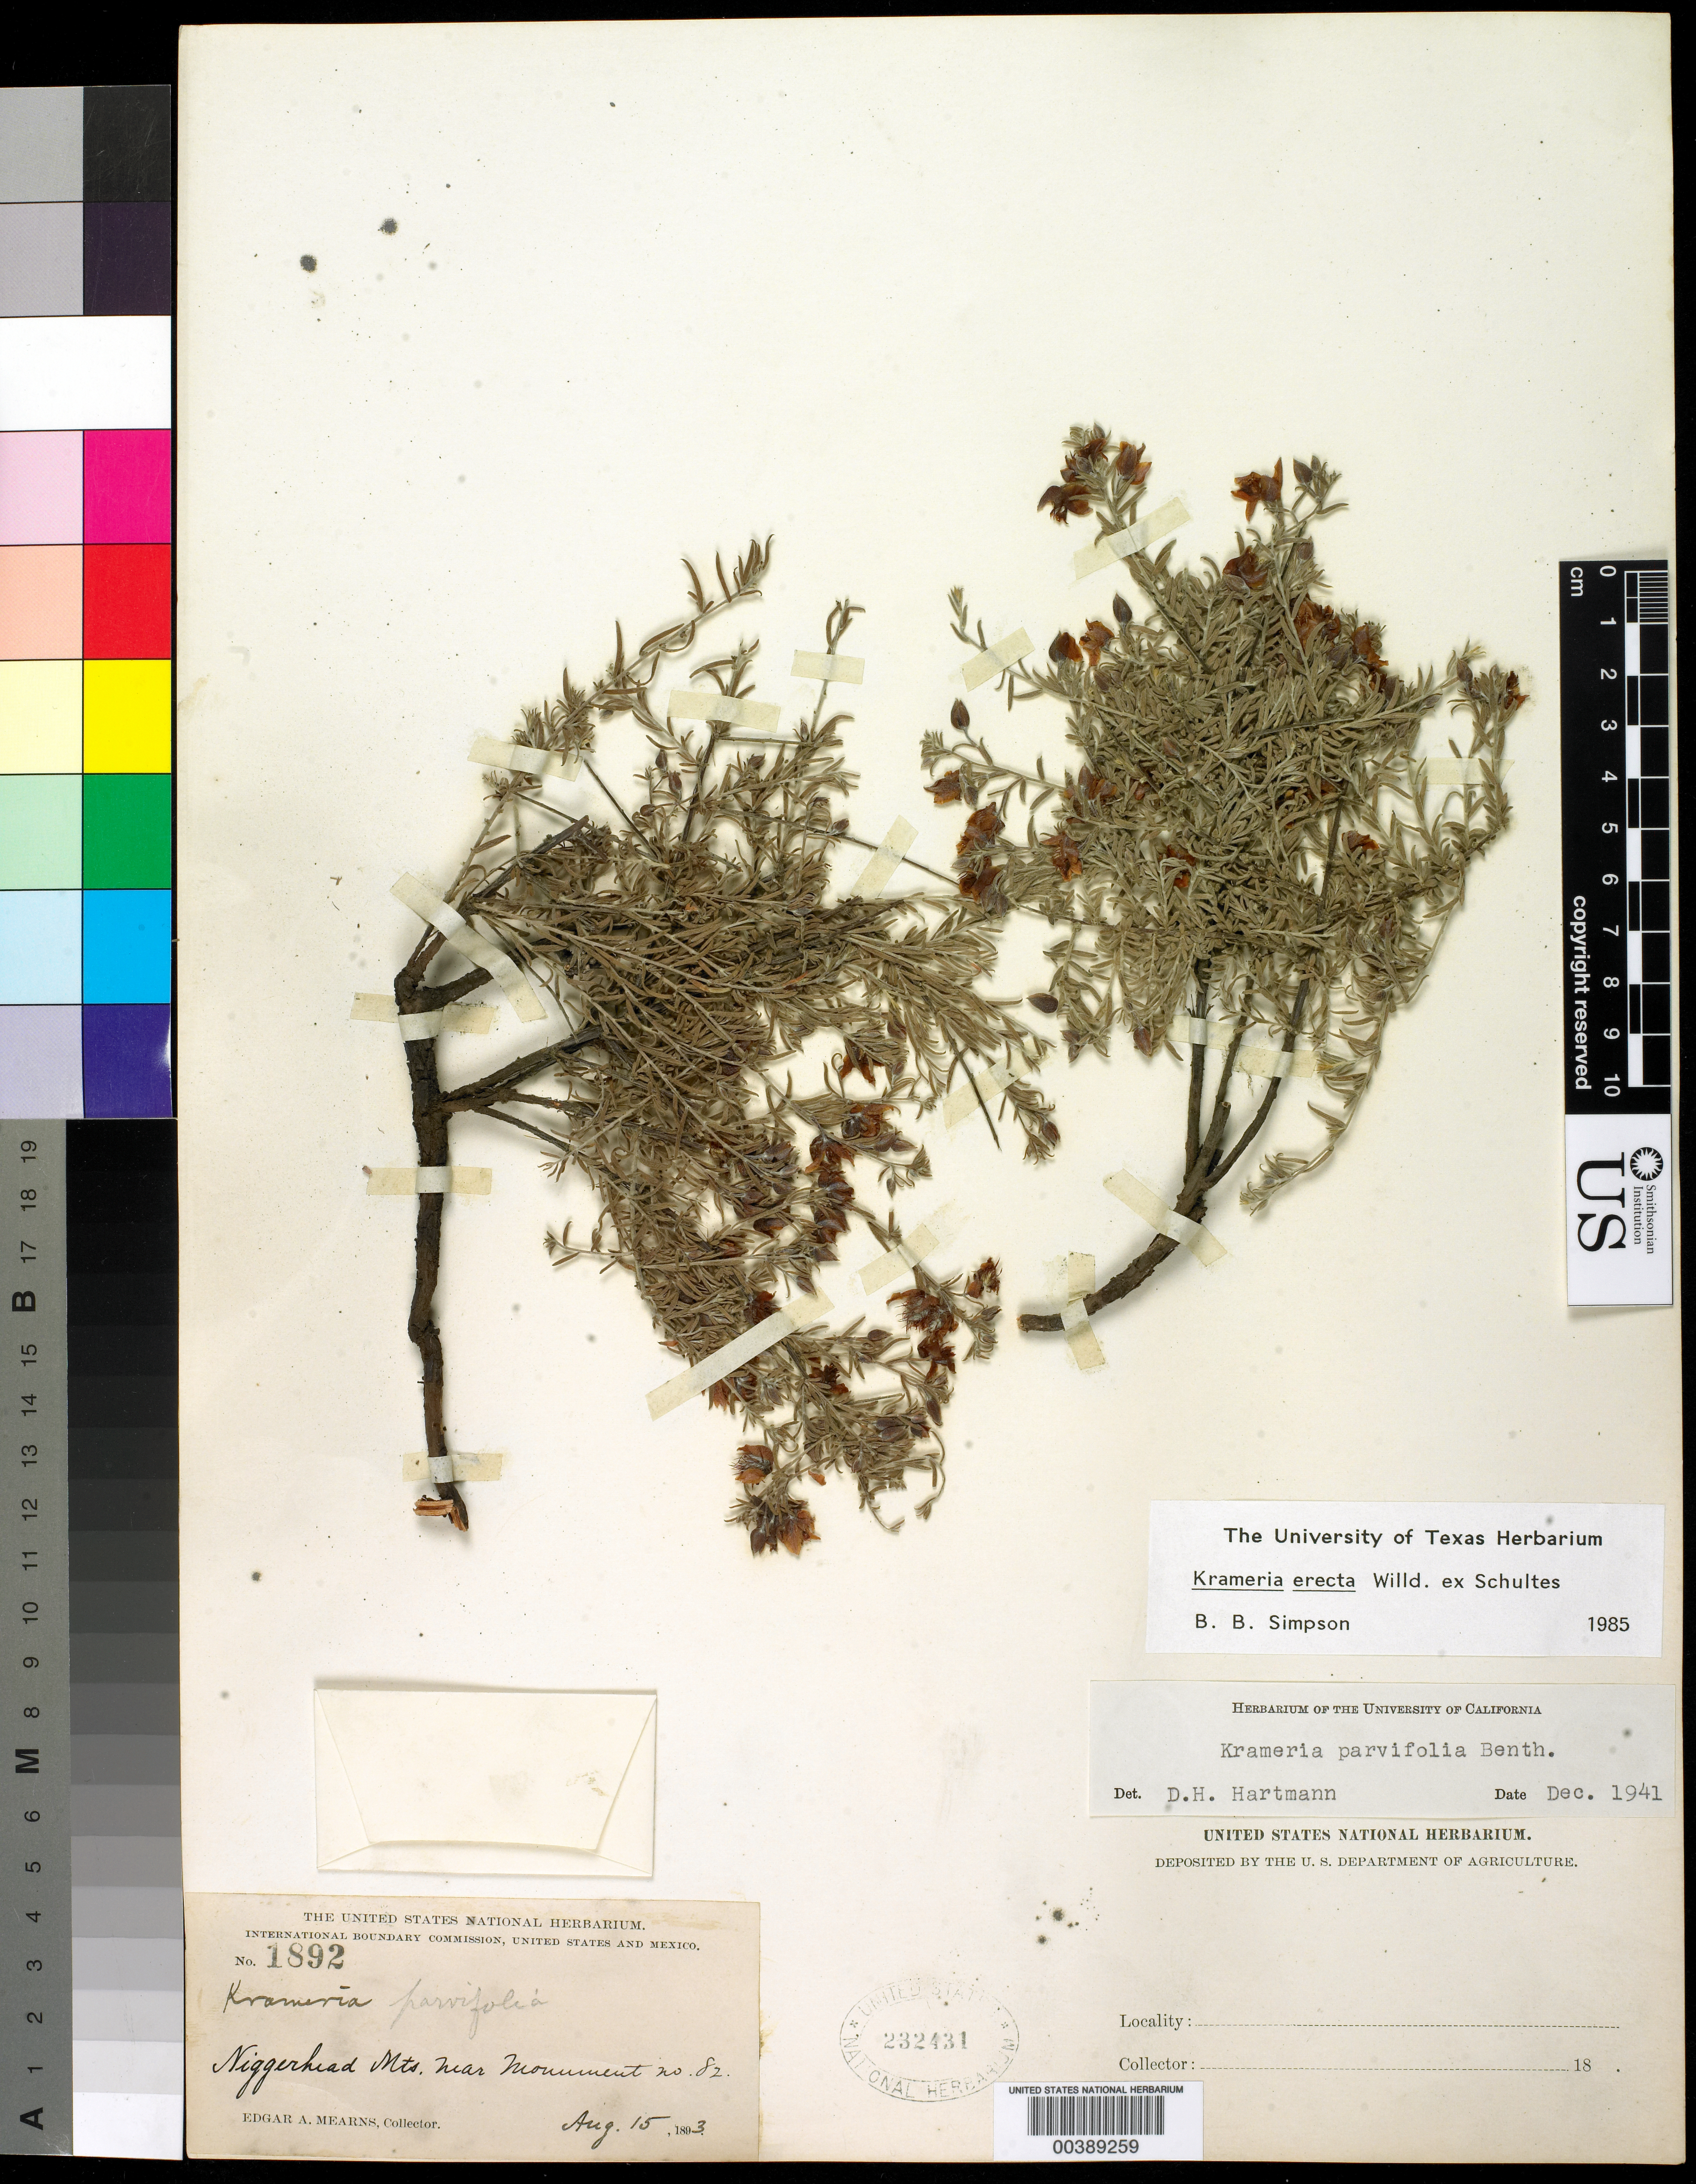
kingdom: Plantae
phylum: Tracheophyta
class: Magnoliopsida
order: Zygophyllales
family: Krameriaceae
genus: Krameria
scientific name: Krameria erecta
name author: Willd. ex Schult.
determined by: Simpson, B. B.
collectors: E. A. Mearns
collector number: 1892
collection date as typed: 15 Aug 1893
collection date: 1893-08-15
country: Mexico / United States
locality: Near monument no. 82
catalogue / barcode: US 232431